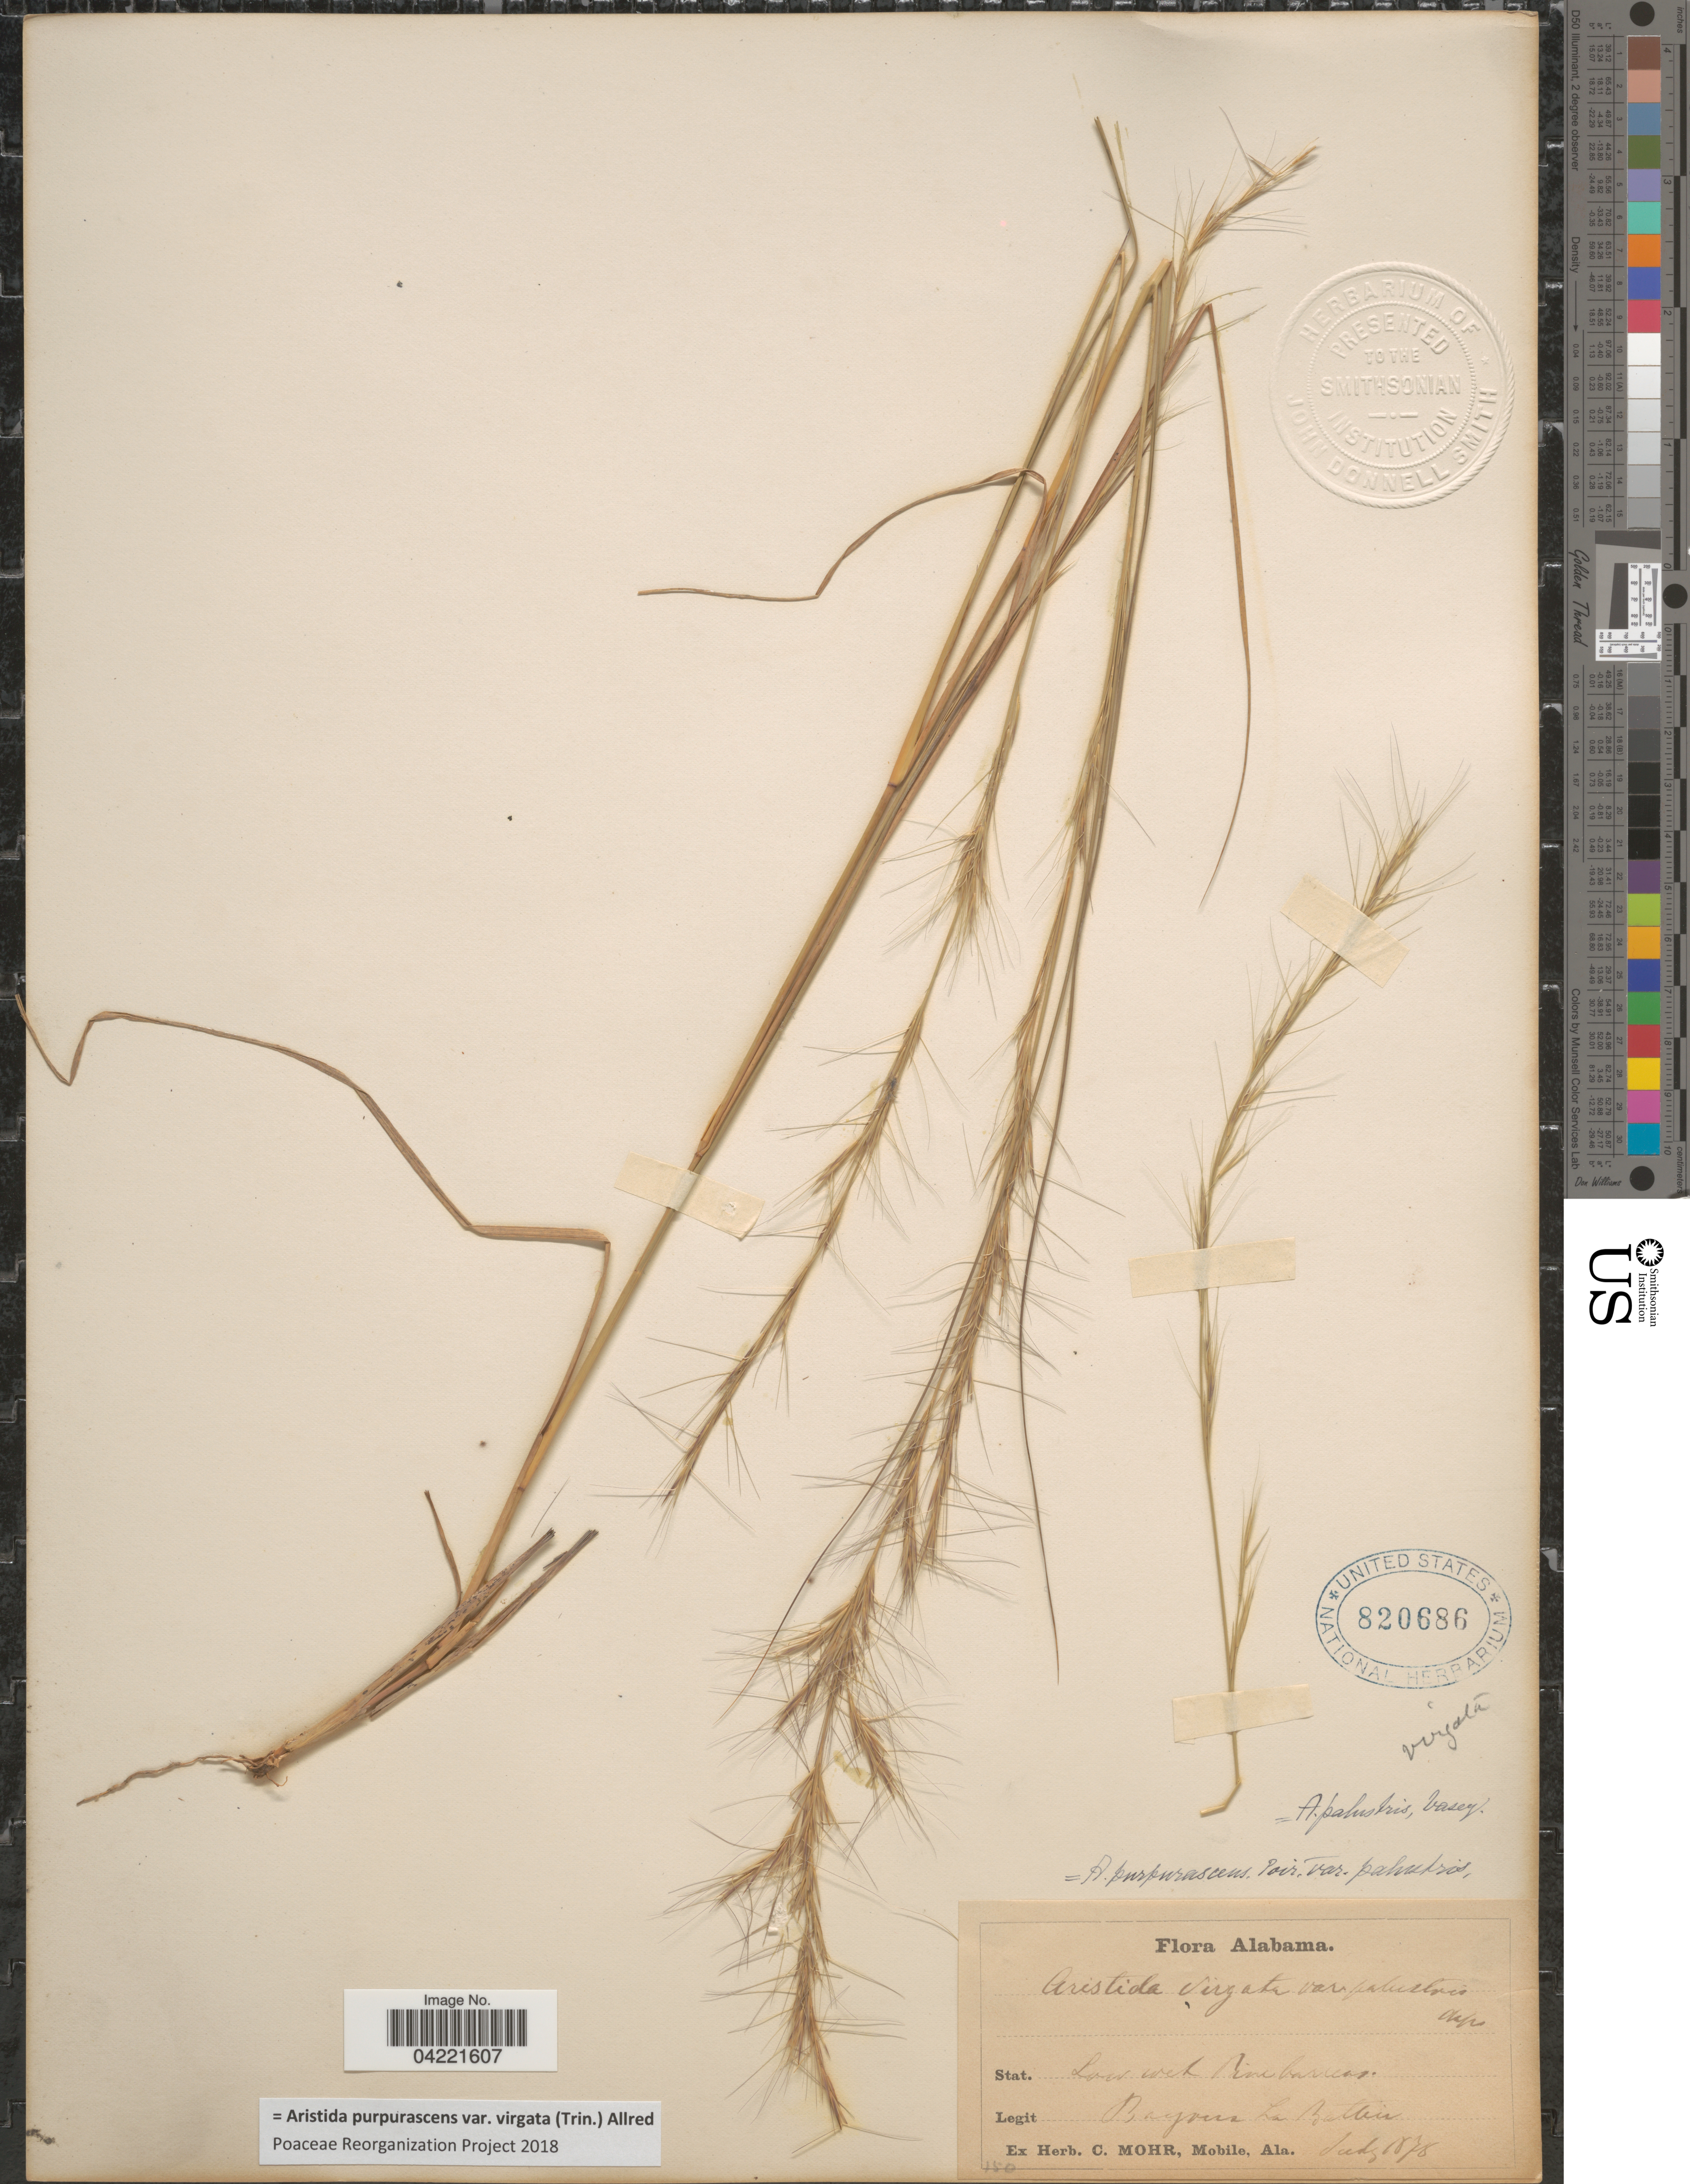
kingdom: Plantae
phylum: Tracheophyta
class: Liliopsida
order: Poales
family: Poaceae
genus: Aristida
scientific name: Aristida purpurascens var. virgata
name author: (Trin.) Allred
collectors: ex herb. C. Mohr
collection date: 1878-07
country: United States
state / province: Alabama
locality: Bayons La Batuin.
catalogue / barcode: US 820686